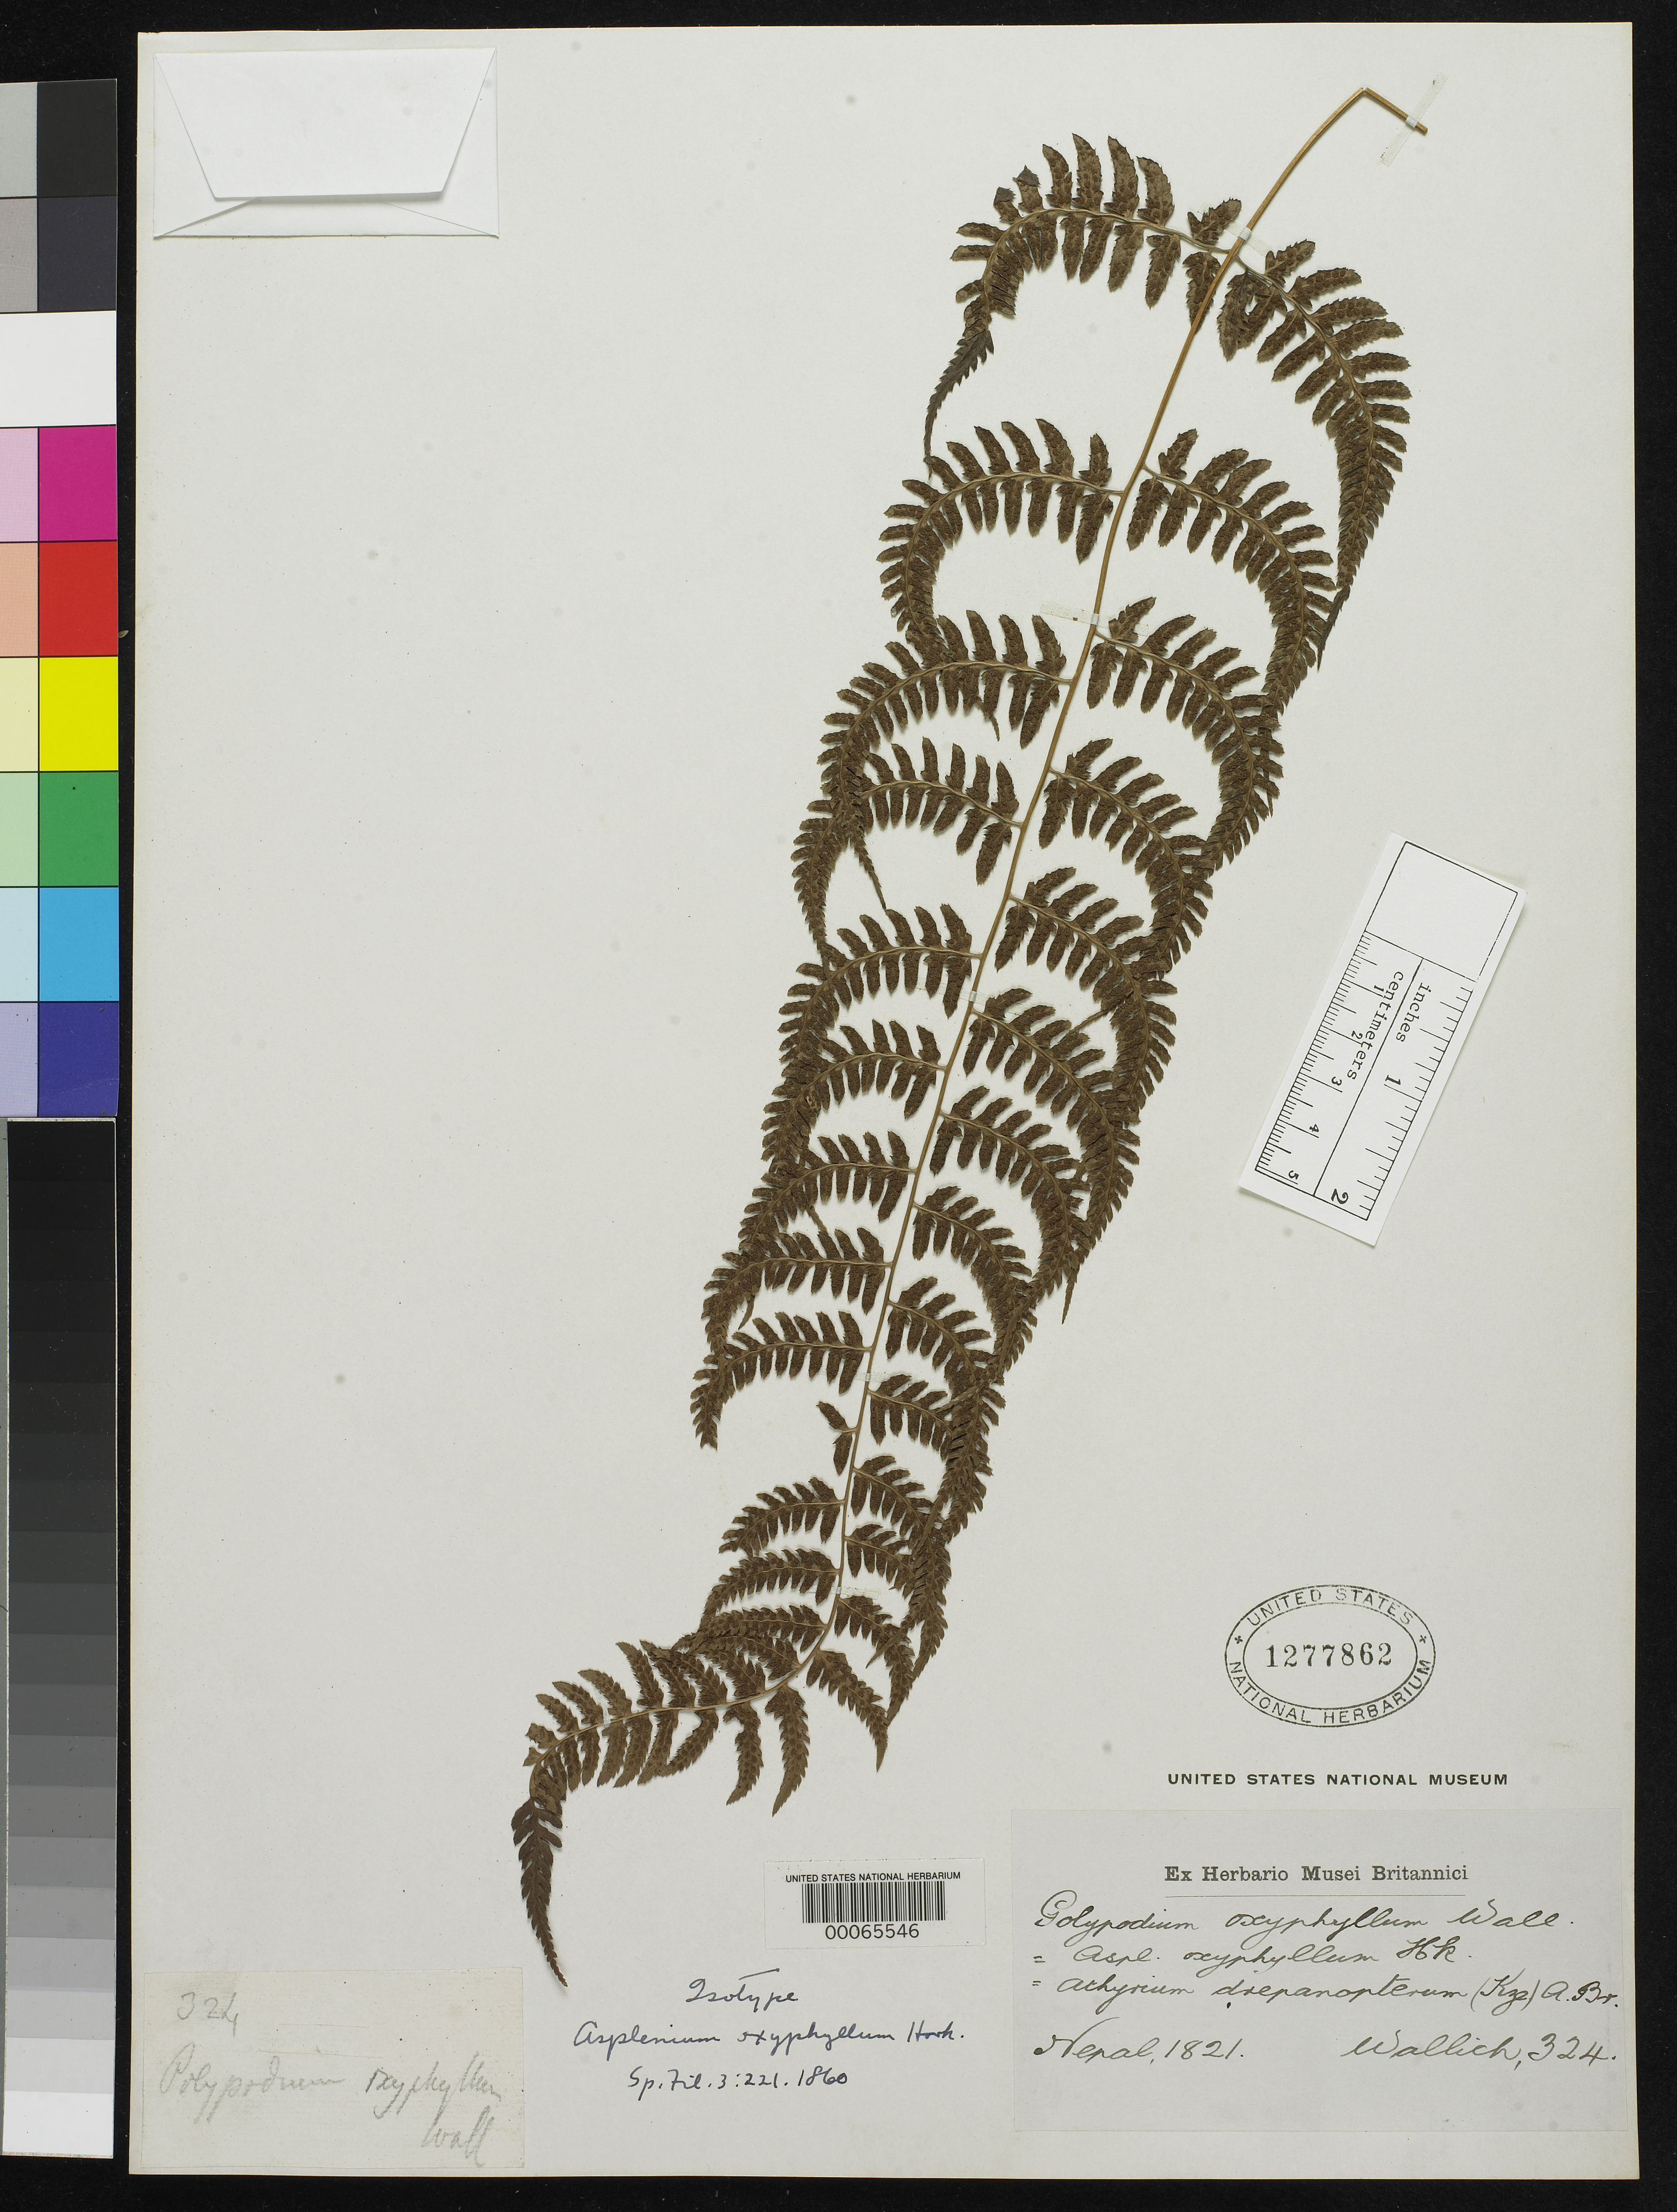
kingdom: Plantae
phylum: Tracheophyta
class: Polypodiopsida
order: Polypodiales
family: Aspleniaceae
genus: Asplenium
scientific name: Asplenium oxyphyllum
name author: Hook.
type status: Type Collection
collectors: N. Wallich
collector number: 324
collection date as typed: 1821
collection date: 1821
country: Nepal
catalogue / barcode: US 1277862